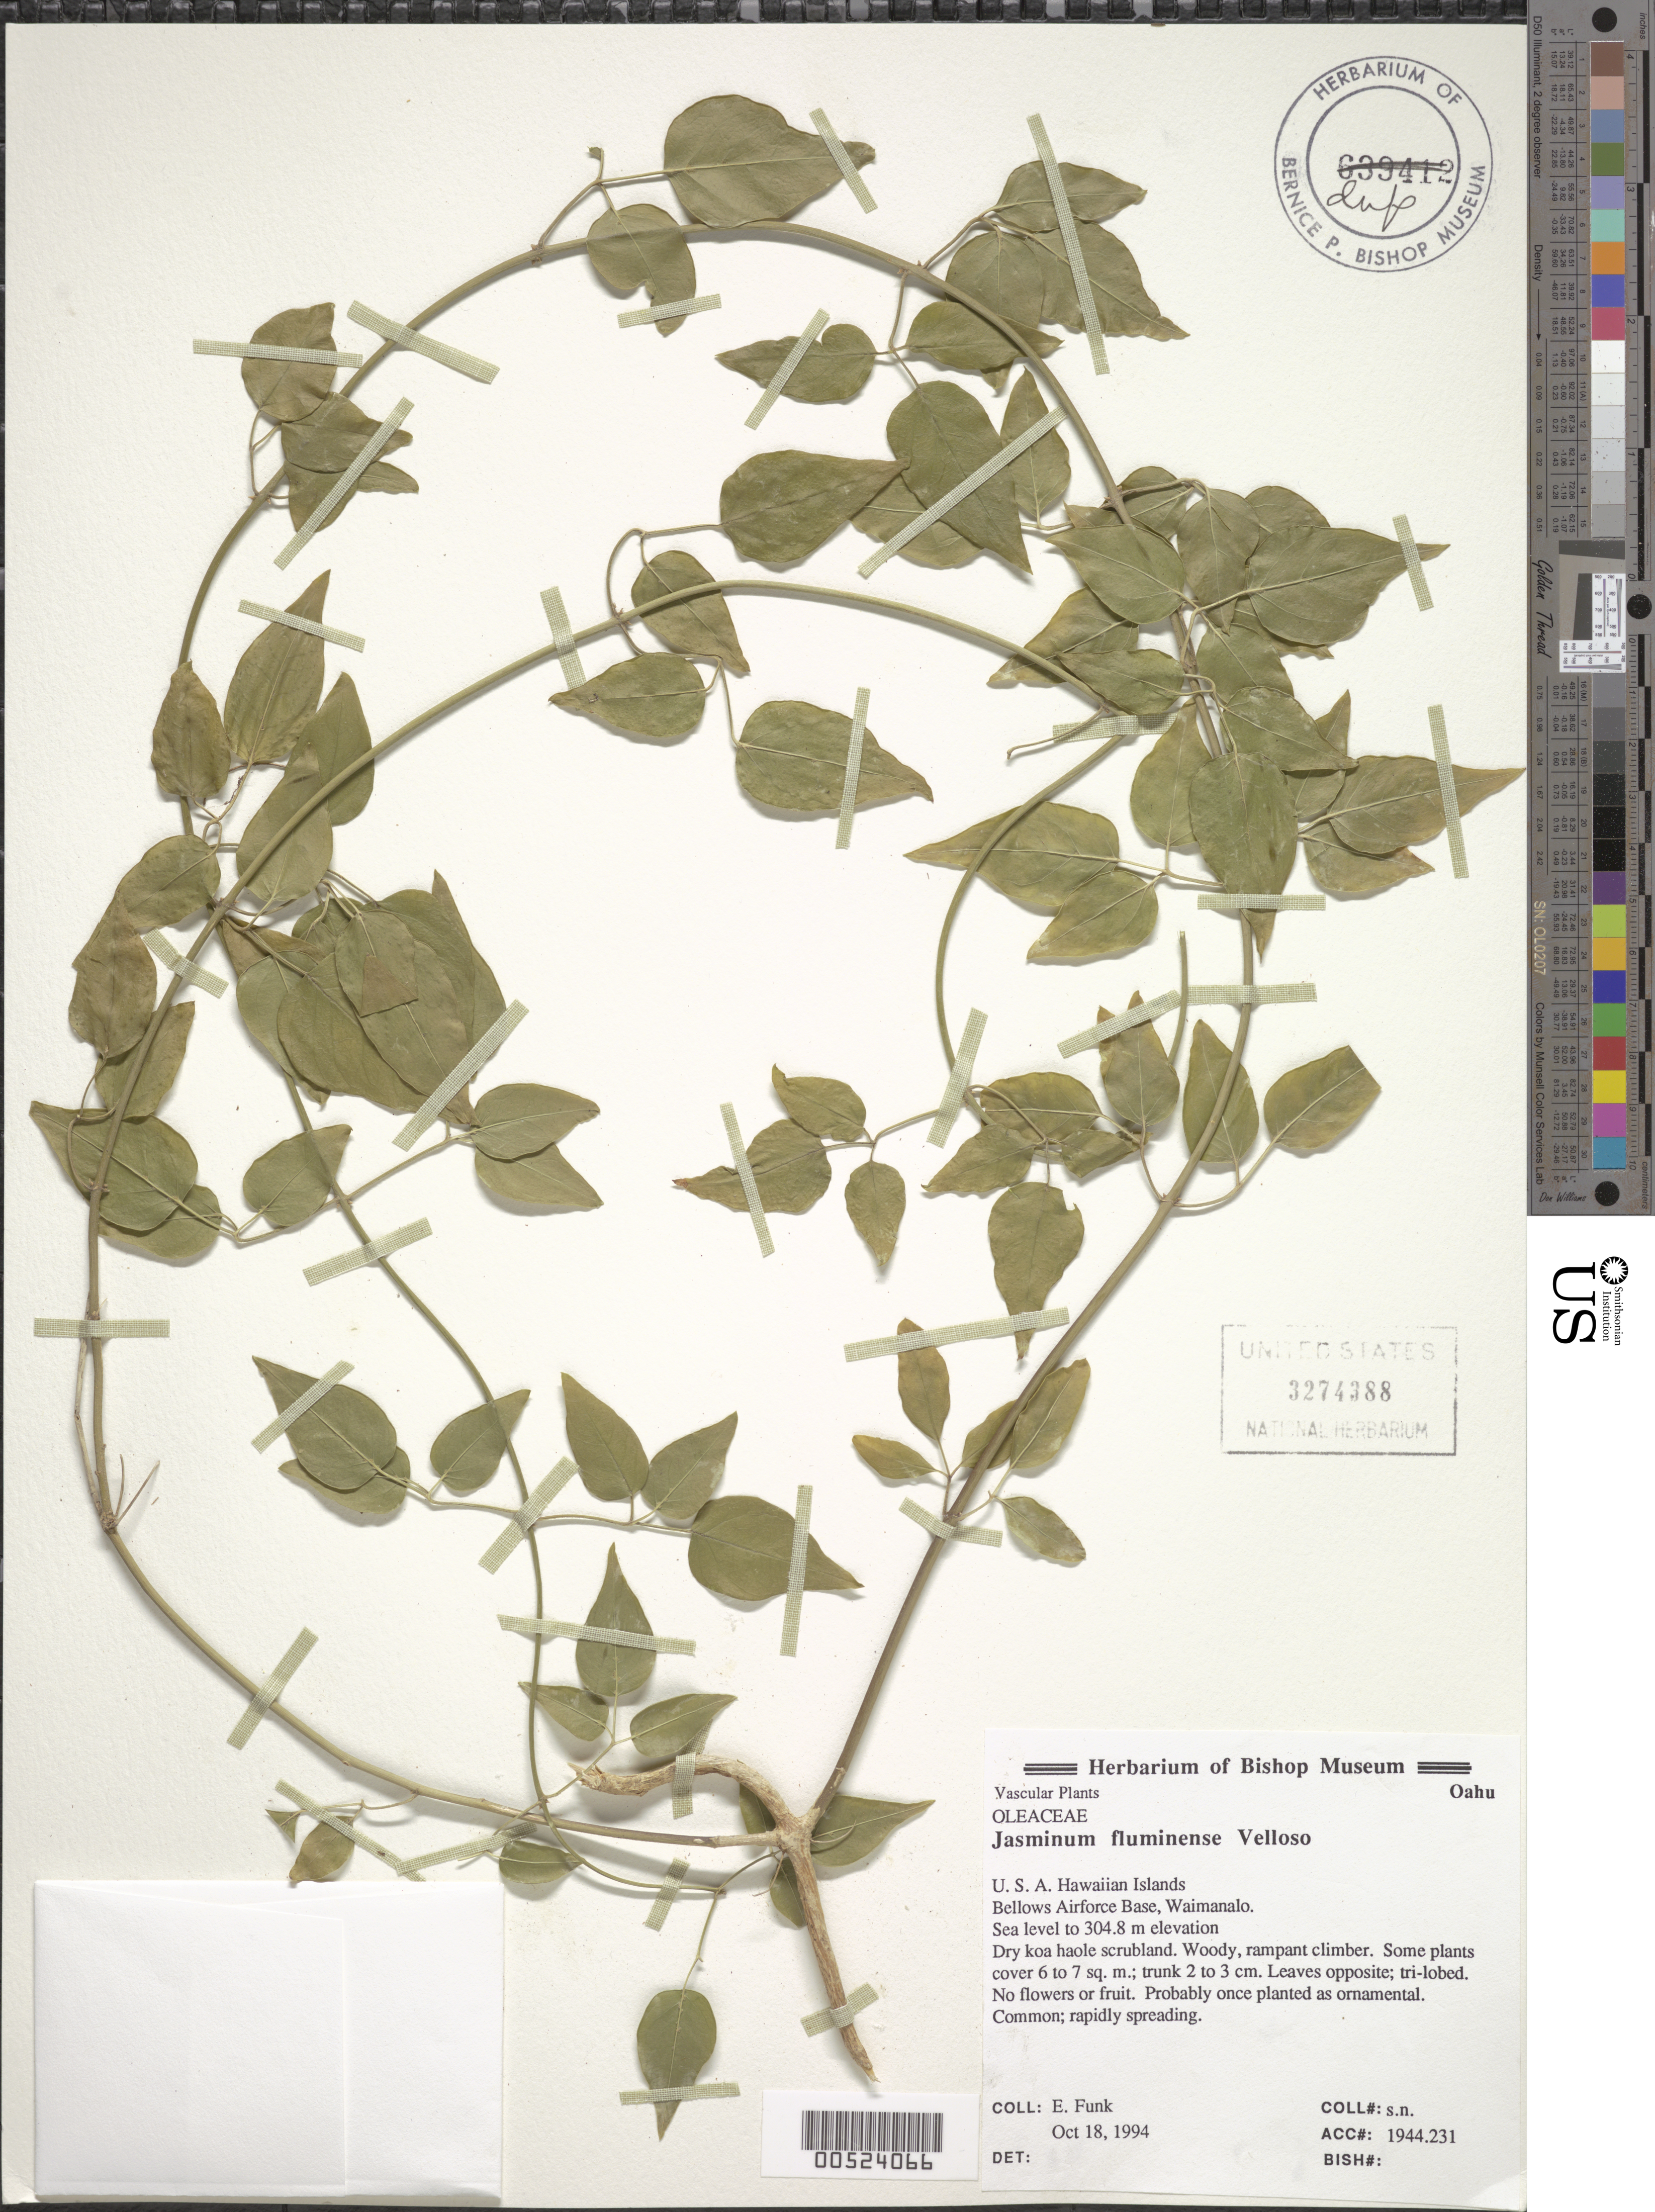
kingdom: Plantae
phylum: Tracheophyta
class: Magnoliopsida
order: Lamiales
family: Oleaceae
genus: Jasminum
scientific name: Jasminum fluminense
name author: Vell.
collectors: E. Funk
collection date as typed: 18 Oct 1994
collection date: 1994-10-18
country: United States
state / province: Hawaii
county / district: Honolulu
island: Oahu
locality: Bellows Airforce Base, Waimanalo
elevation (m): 0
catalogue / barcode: US 3274388